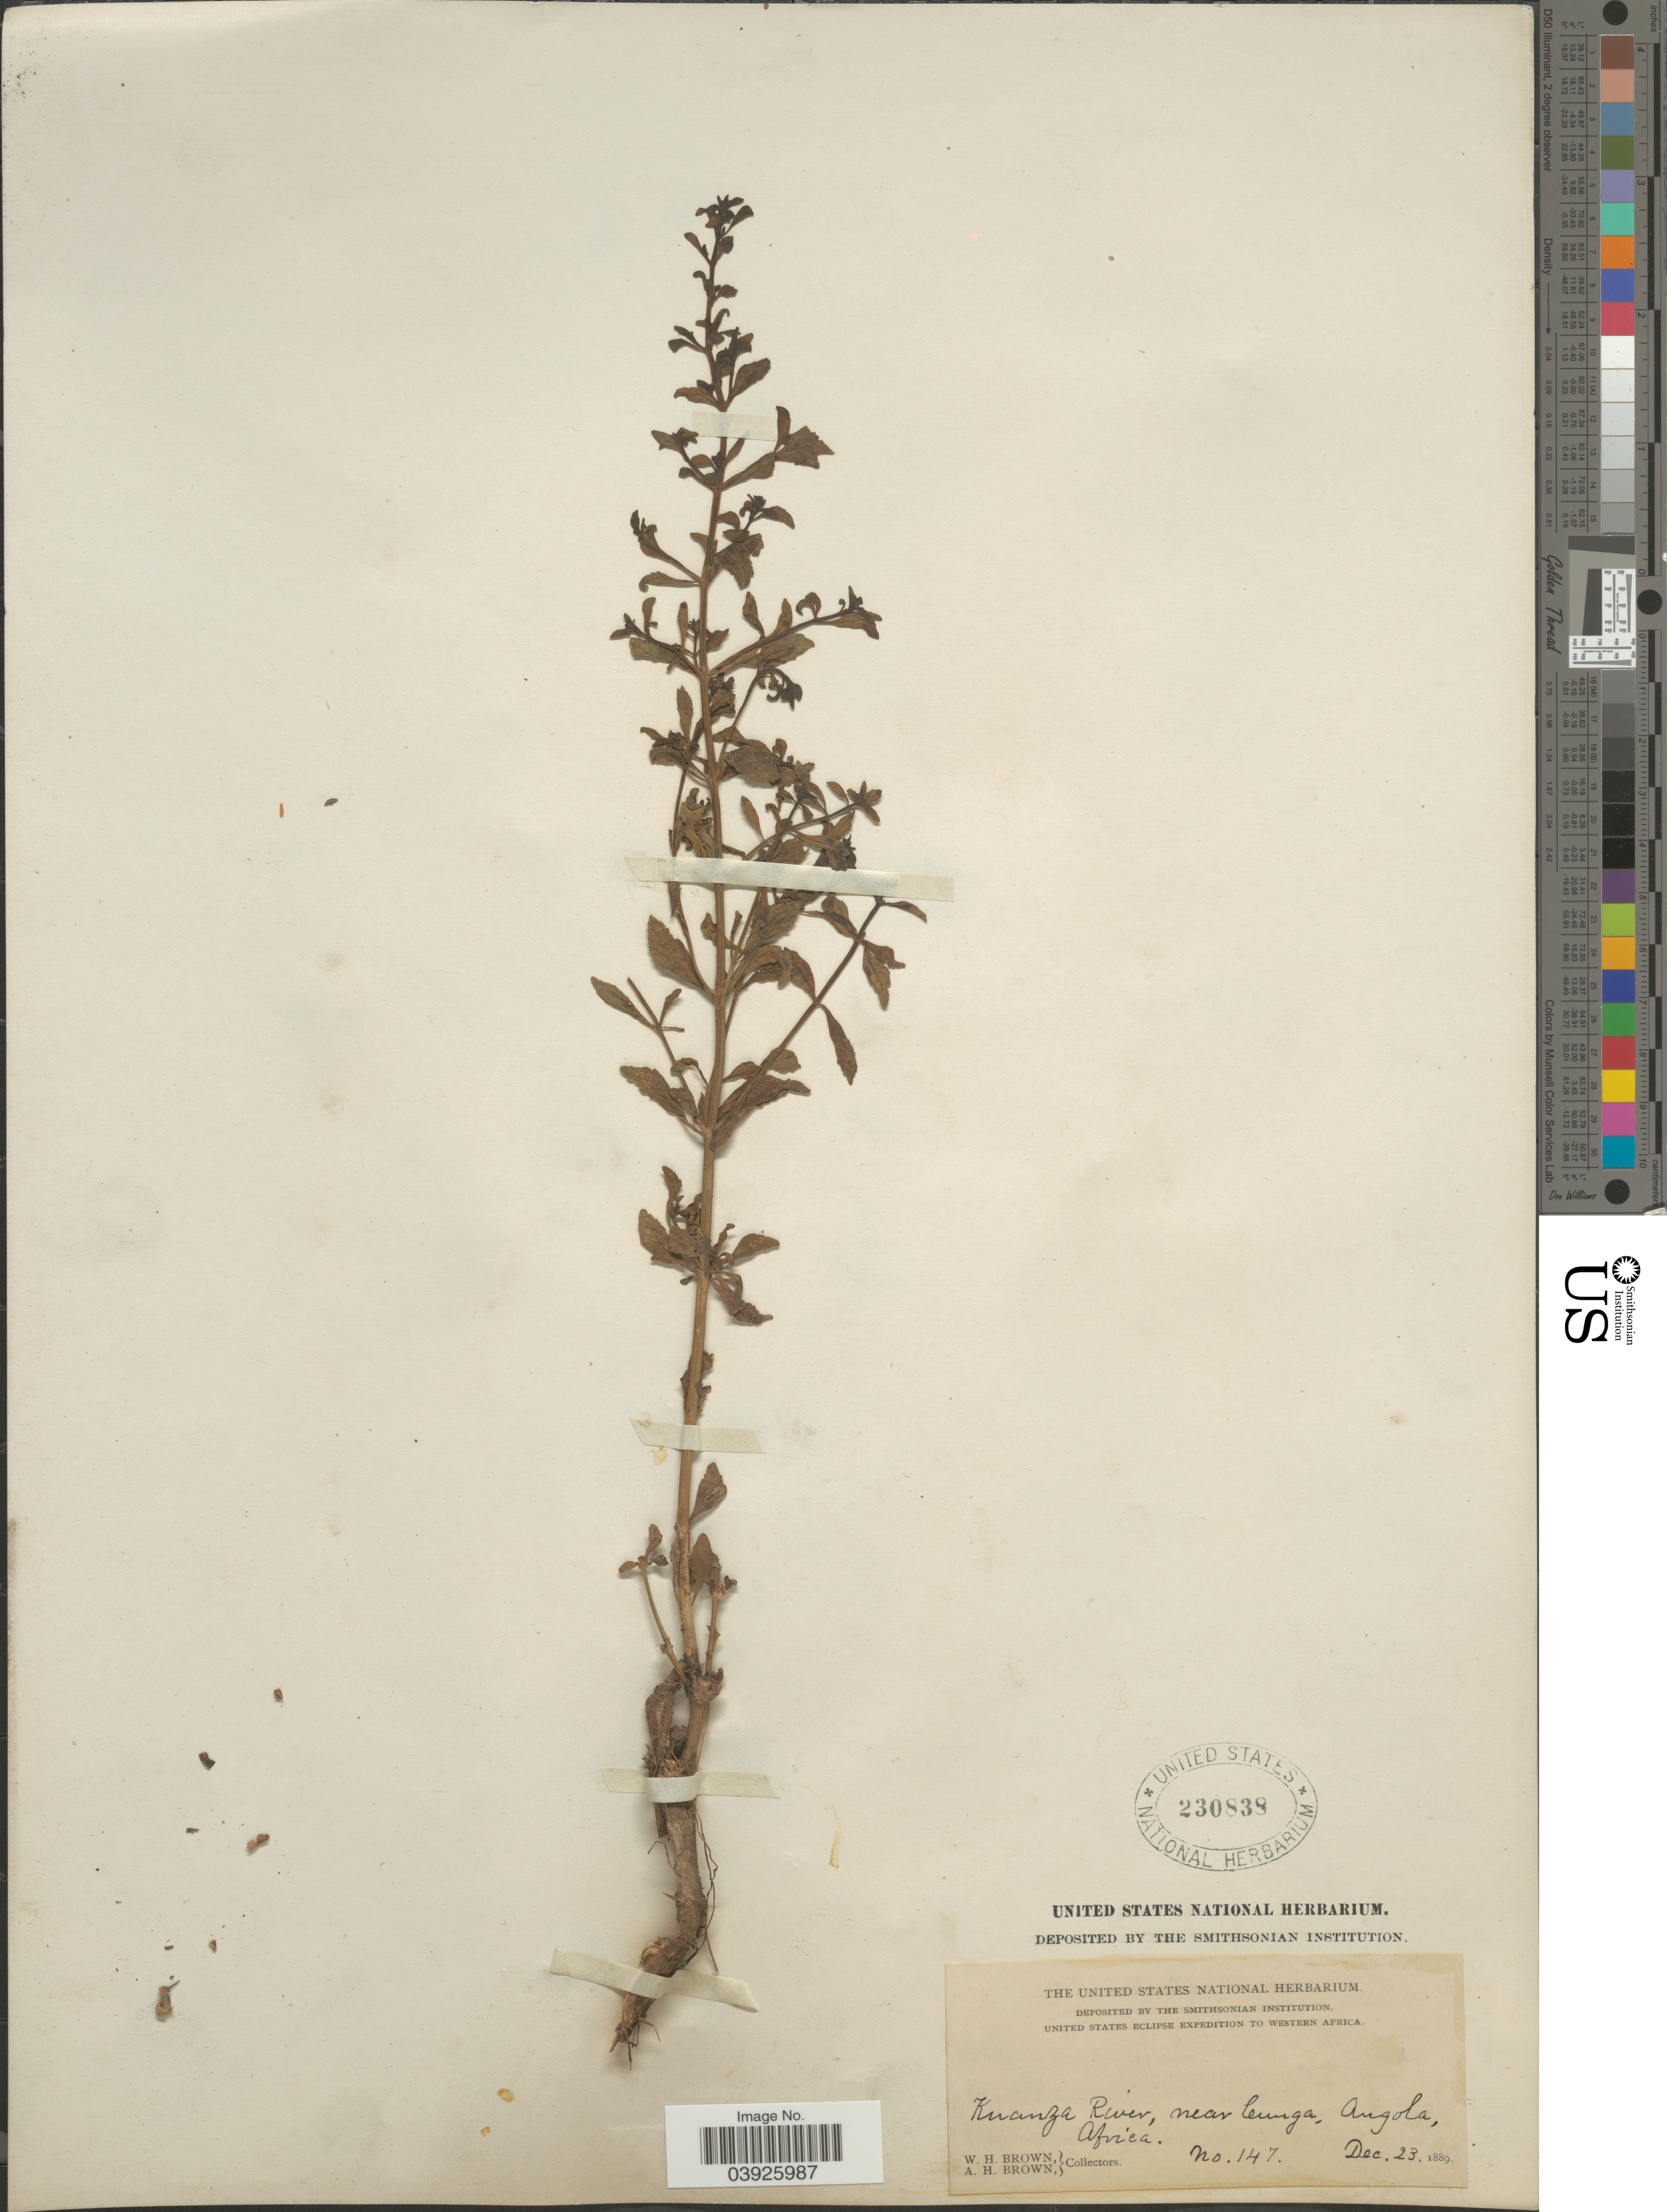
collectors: W. H. Brown & A. H. Brown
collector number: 147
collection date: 1889-12-23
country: Angola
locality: Western Africa. Kuanza River, near Cungo.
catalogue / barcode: US 230838